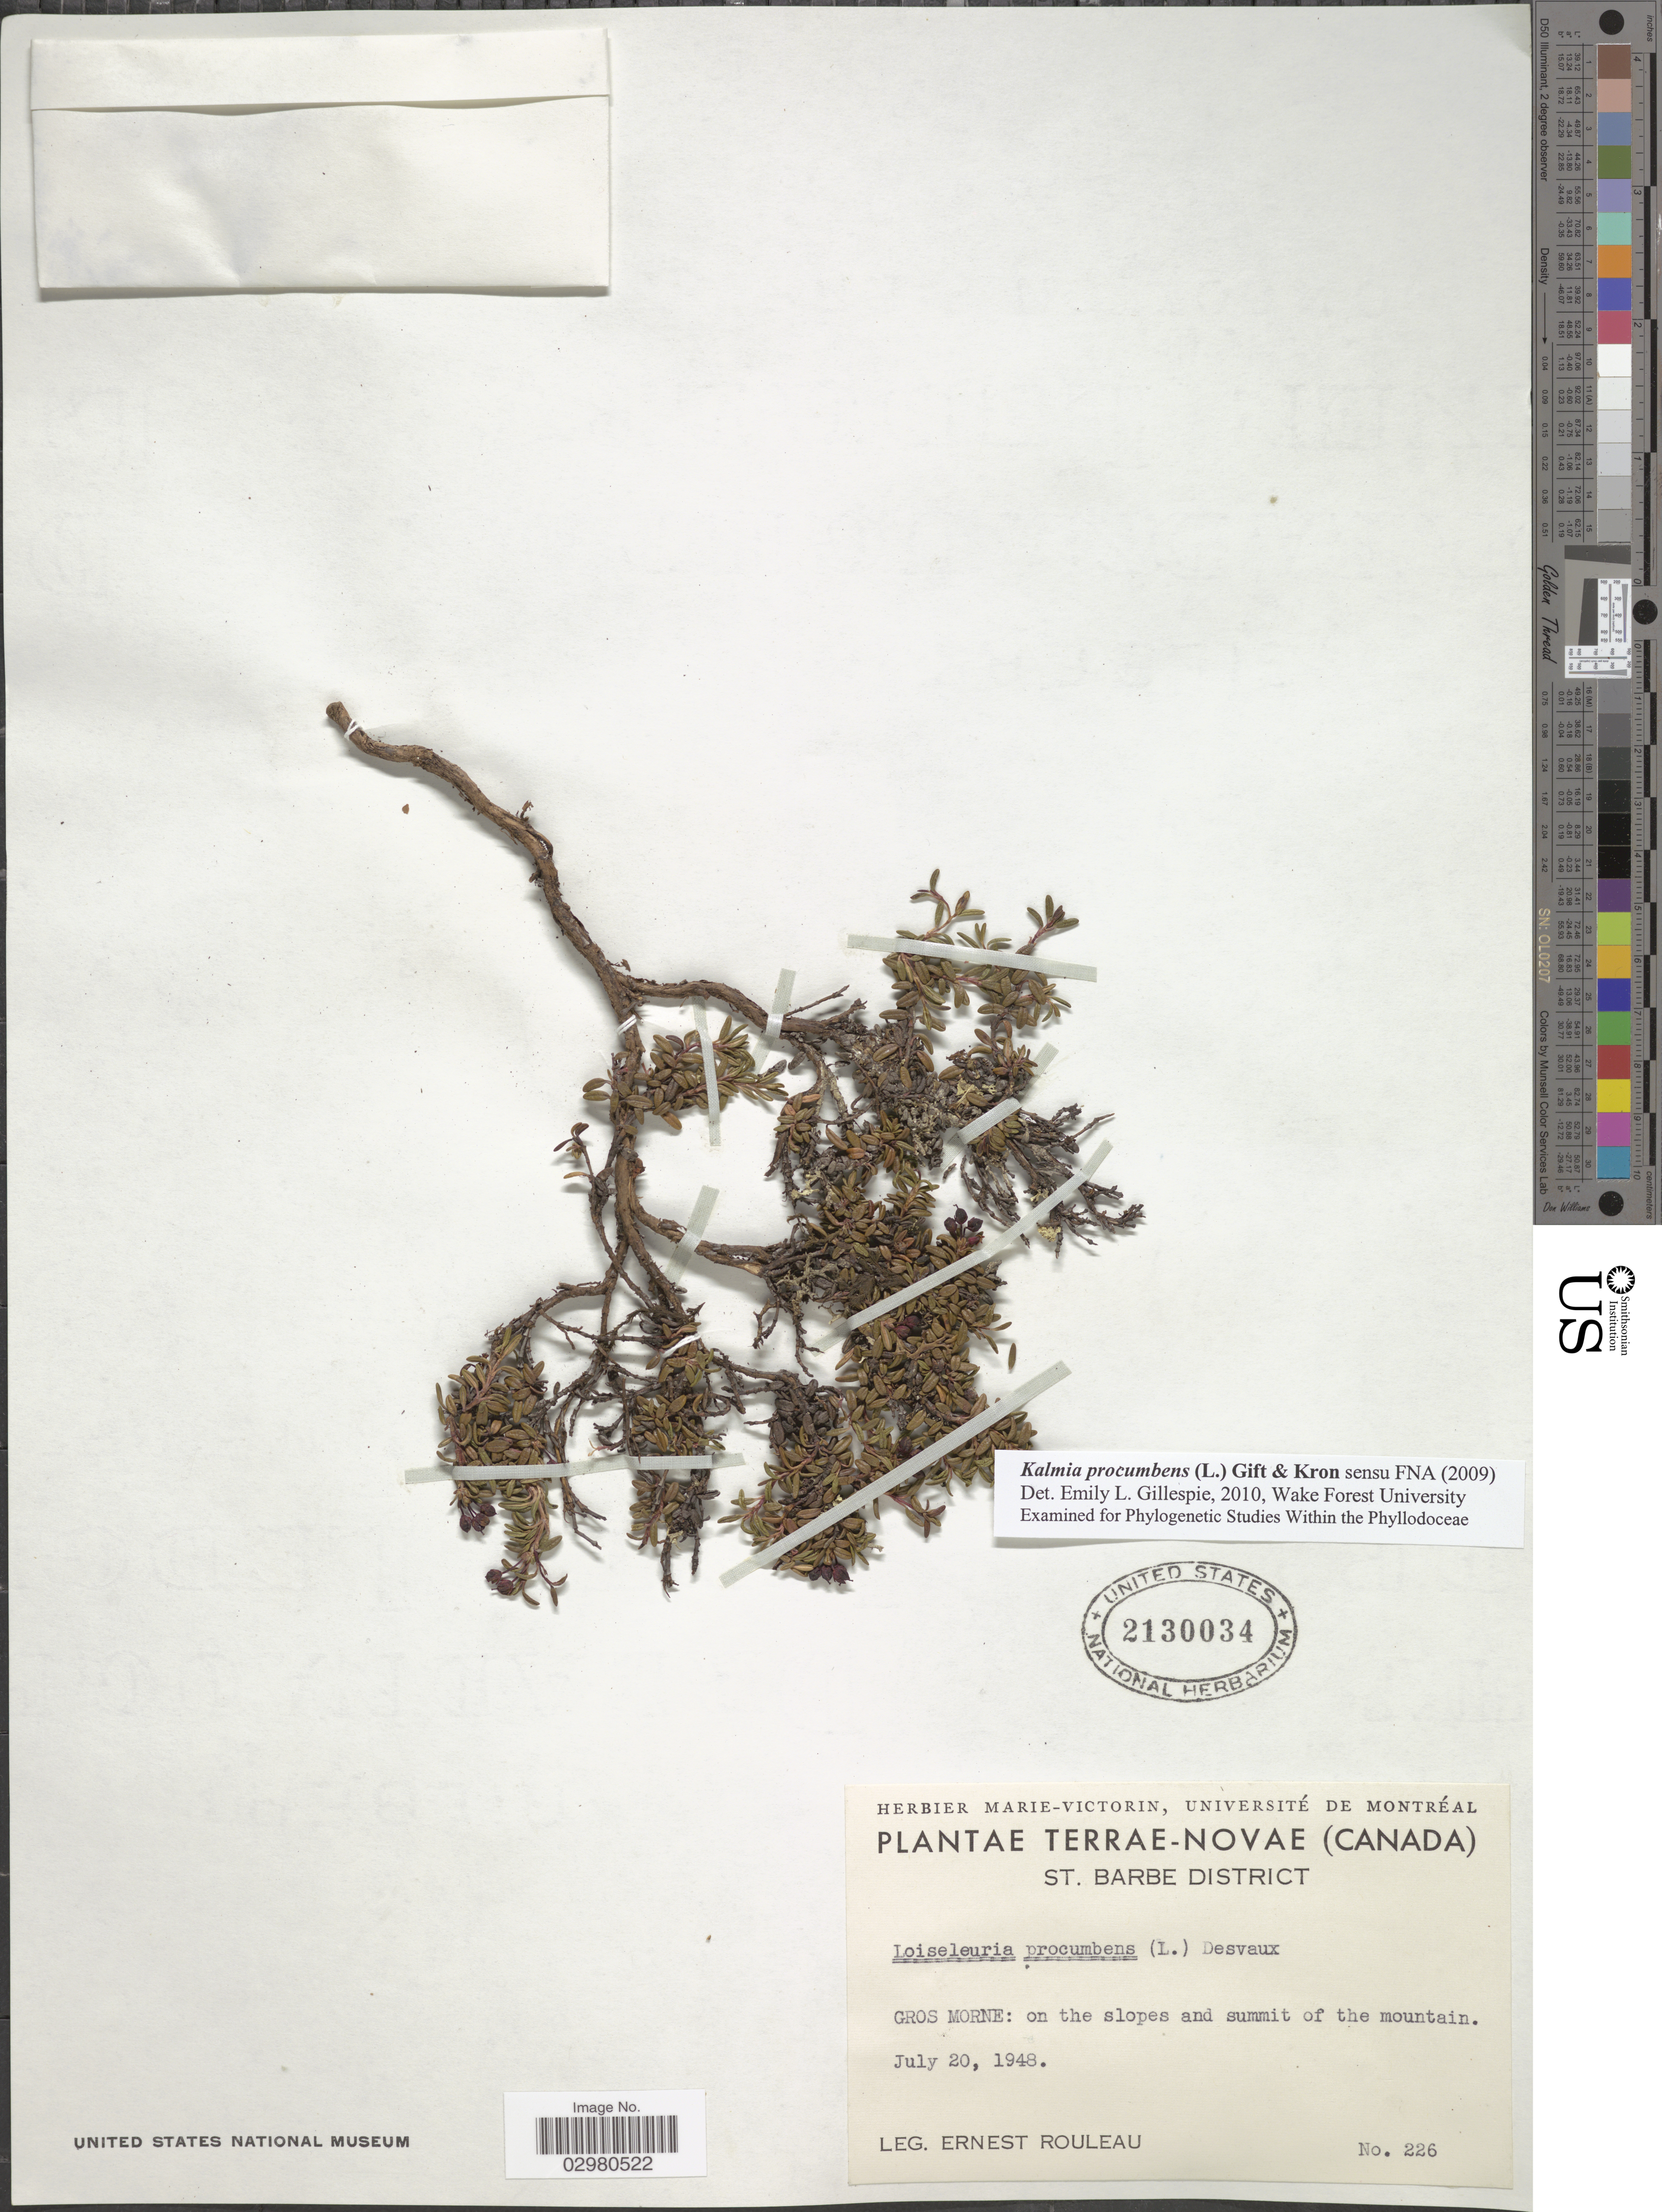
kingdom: Plantae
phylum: Tracheophyta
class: Magnoliopsida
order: Ericales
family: Ericaceae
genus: Loiseleuria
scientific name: Loiseleuria procumbens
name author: (L.) Desv.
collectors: J. Rouleau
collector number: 226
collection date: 1948-07-20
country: Canada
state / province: Newfoundland and Labrador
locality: Terrae-Novae. St. Barbe District. Gros Morne: on the slopes and summit of the mountain.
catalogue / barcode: US 2130034